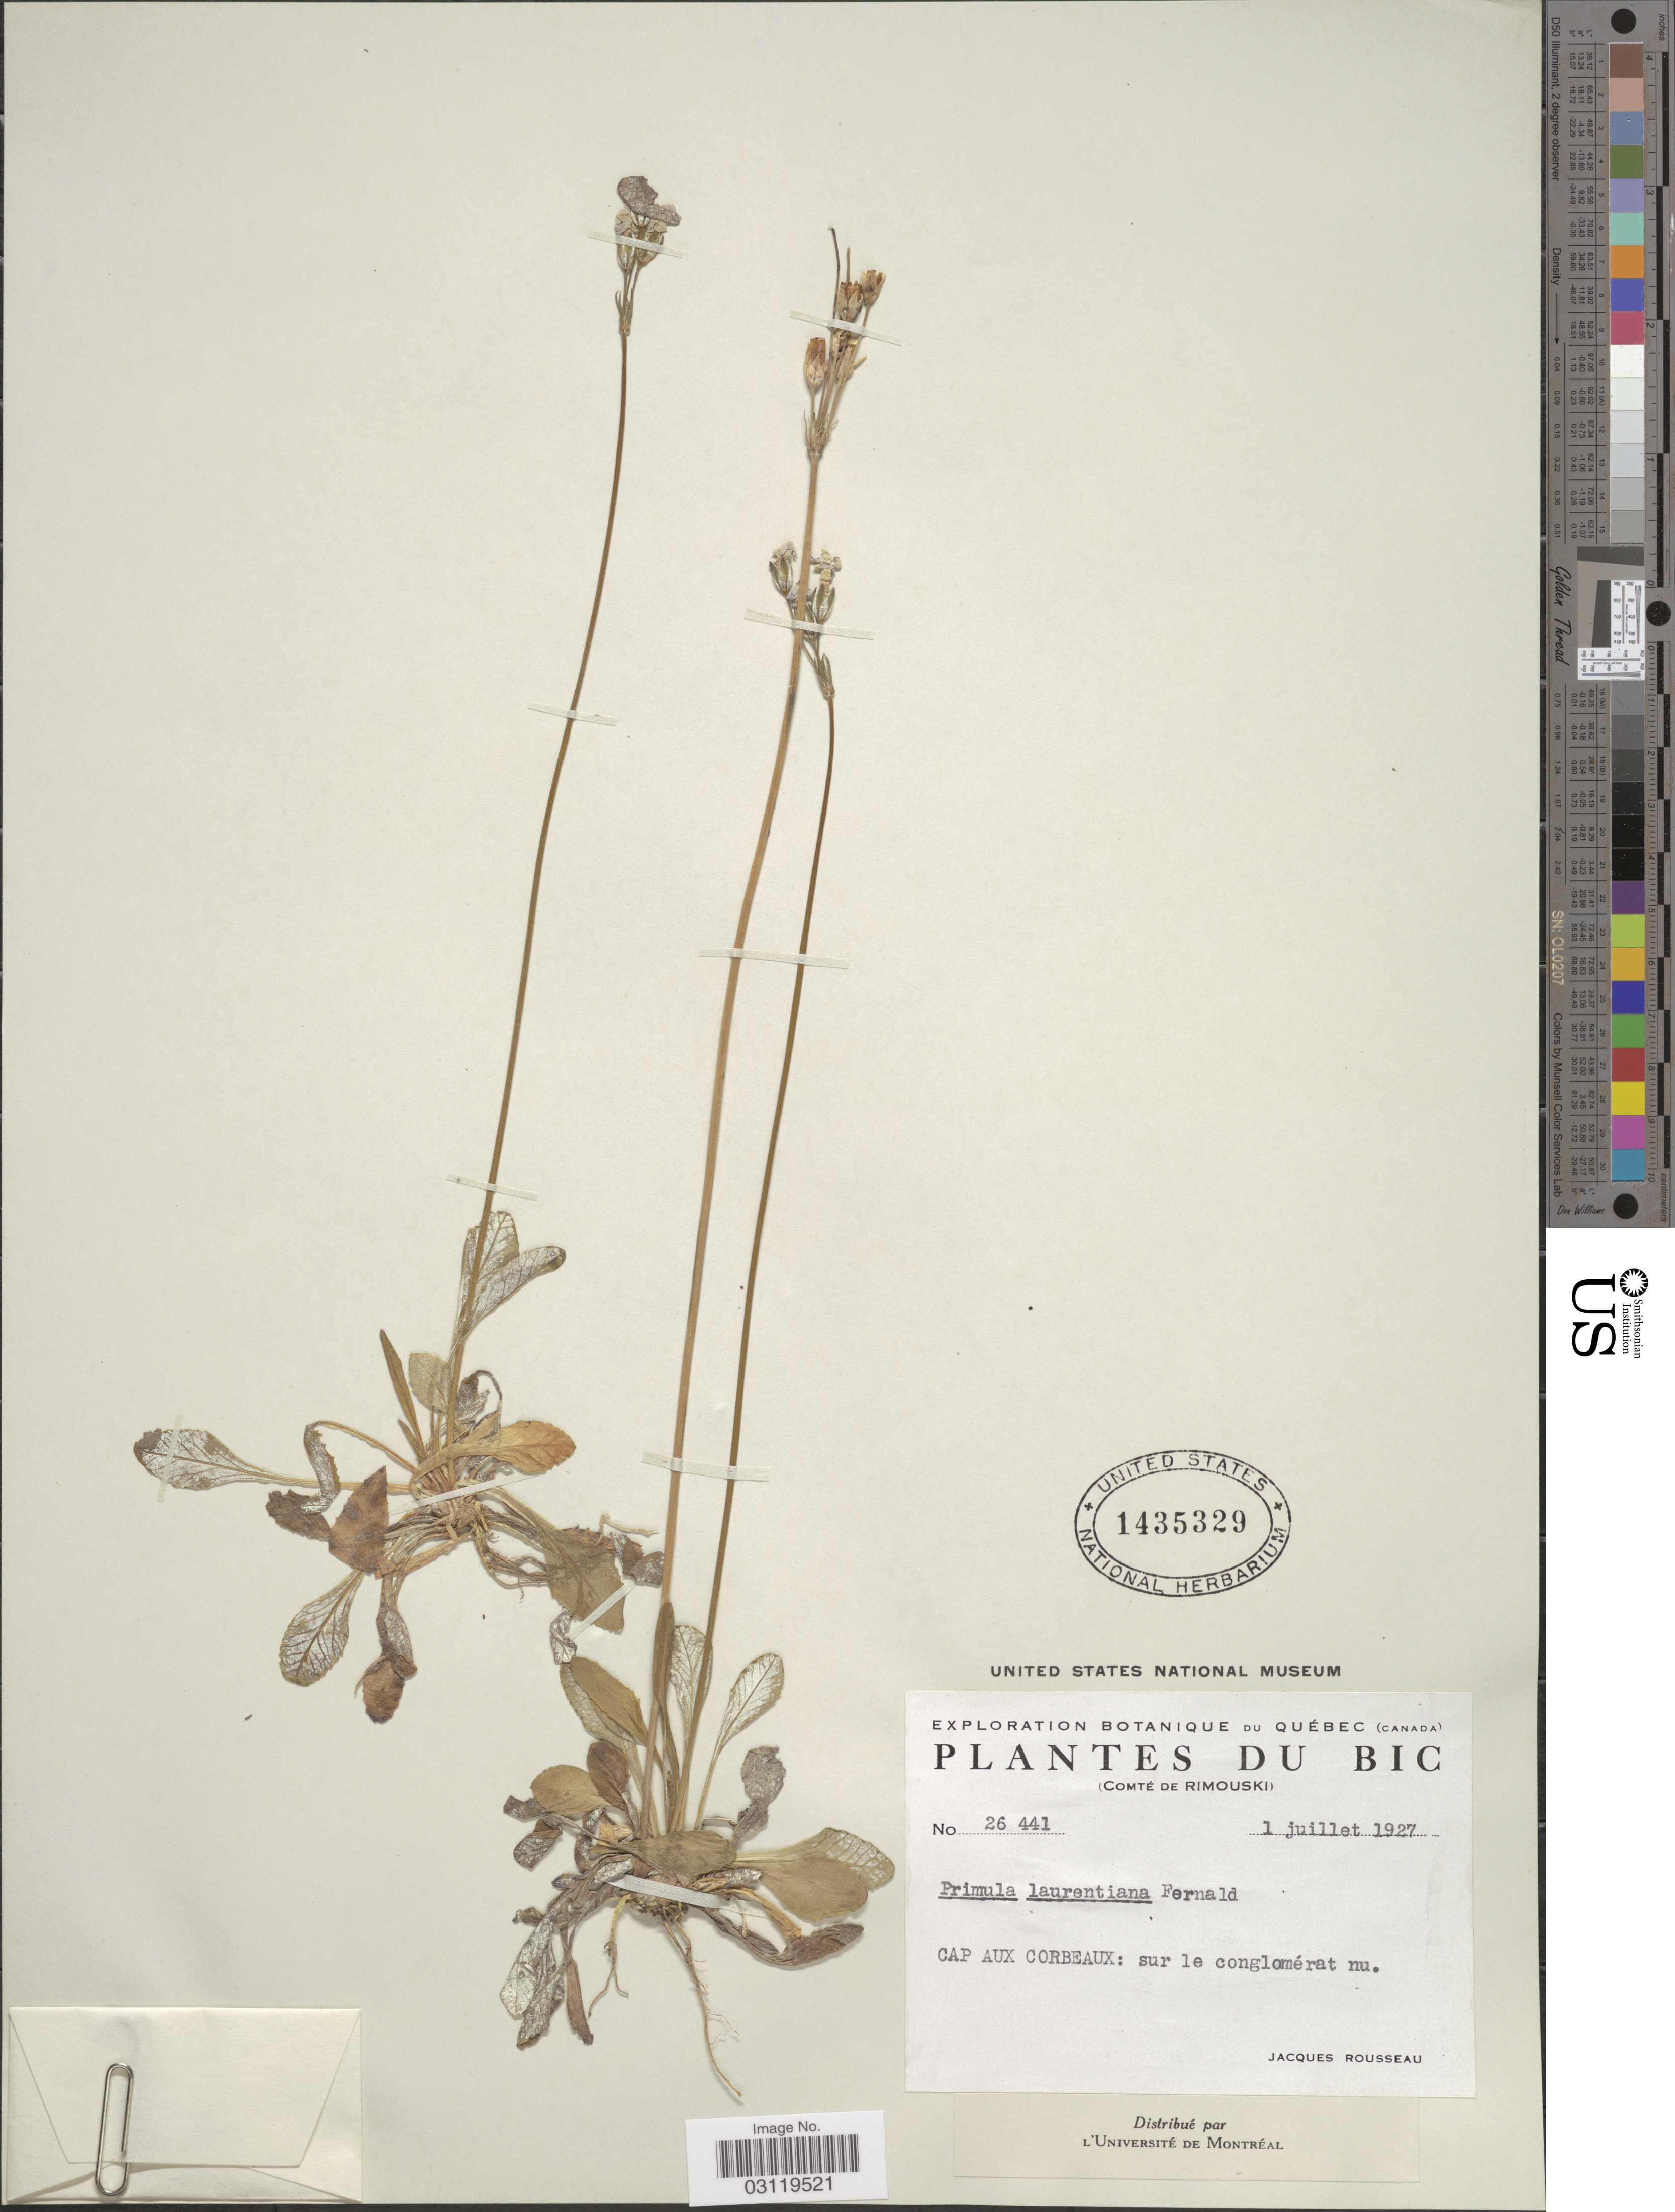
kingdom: Plantae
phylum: Tracheophyta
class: Magnoliopsida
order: Ericales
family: Primulaceae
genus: Primula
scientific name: Primula laurentiana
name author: Fernald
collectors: J. Rousseau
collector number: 26441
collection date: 1927-07-01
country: Canada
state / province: Quebec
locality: Bic (Comté de Rimouski). Cap aux Corbeaux: sure le conglomérat nu.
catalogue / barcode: US 1435329